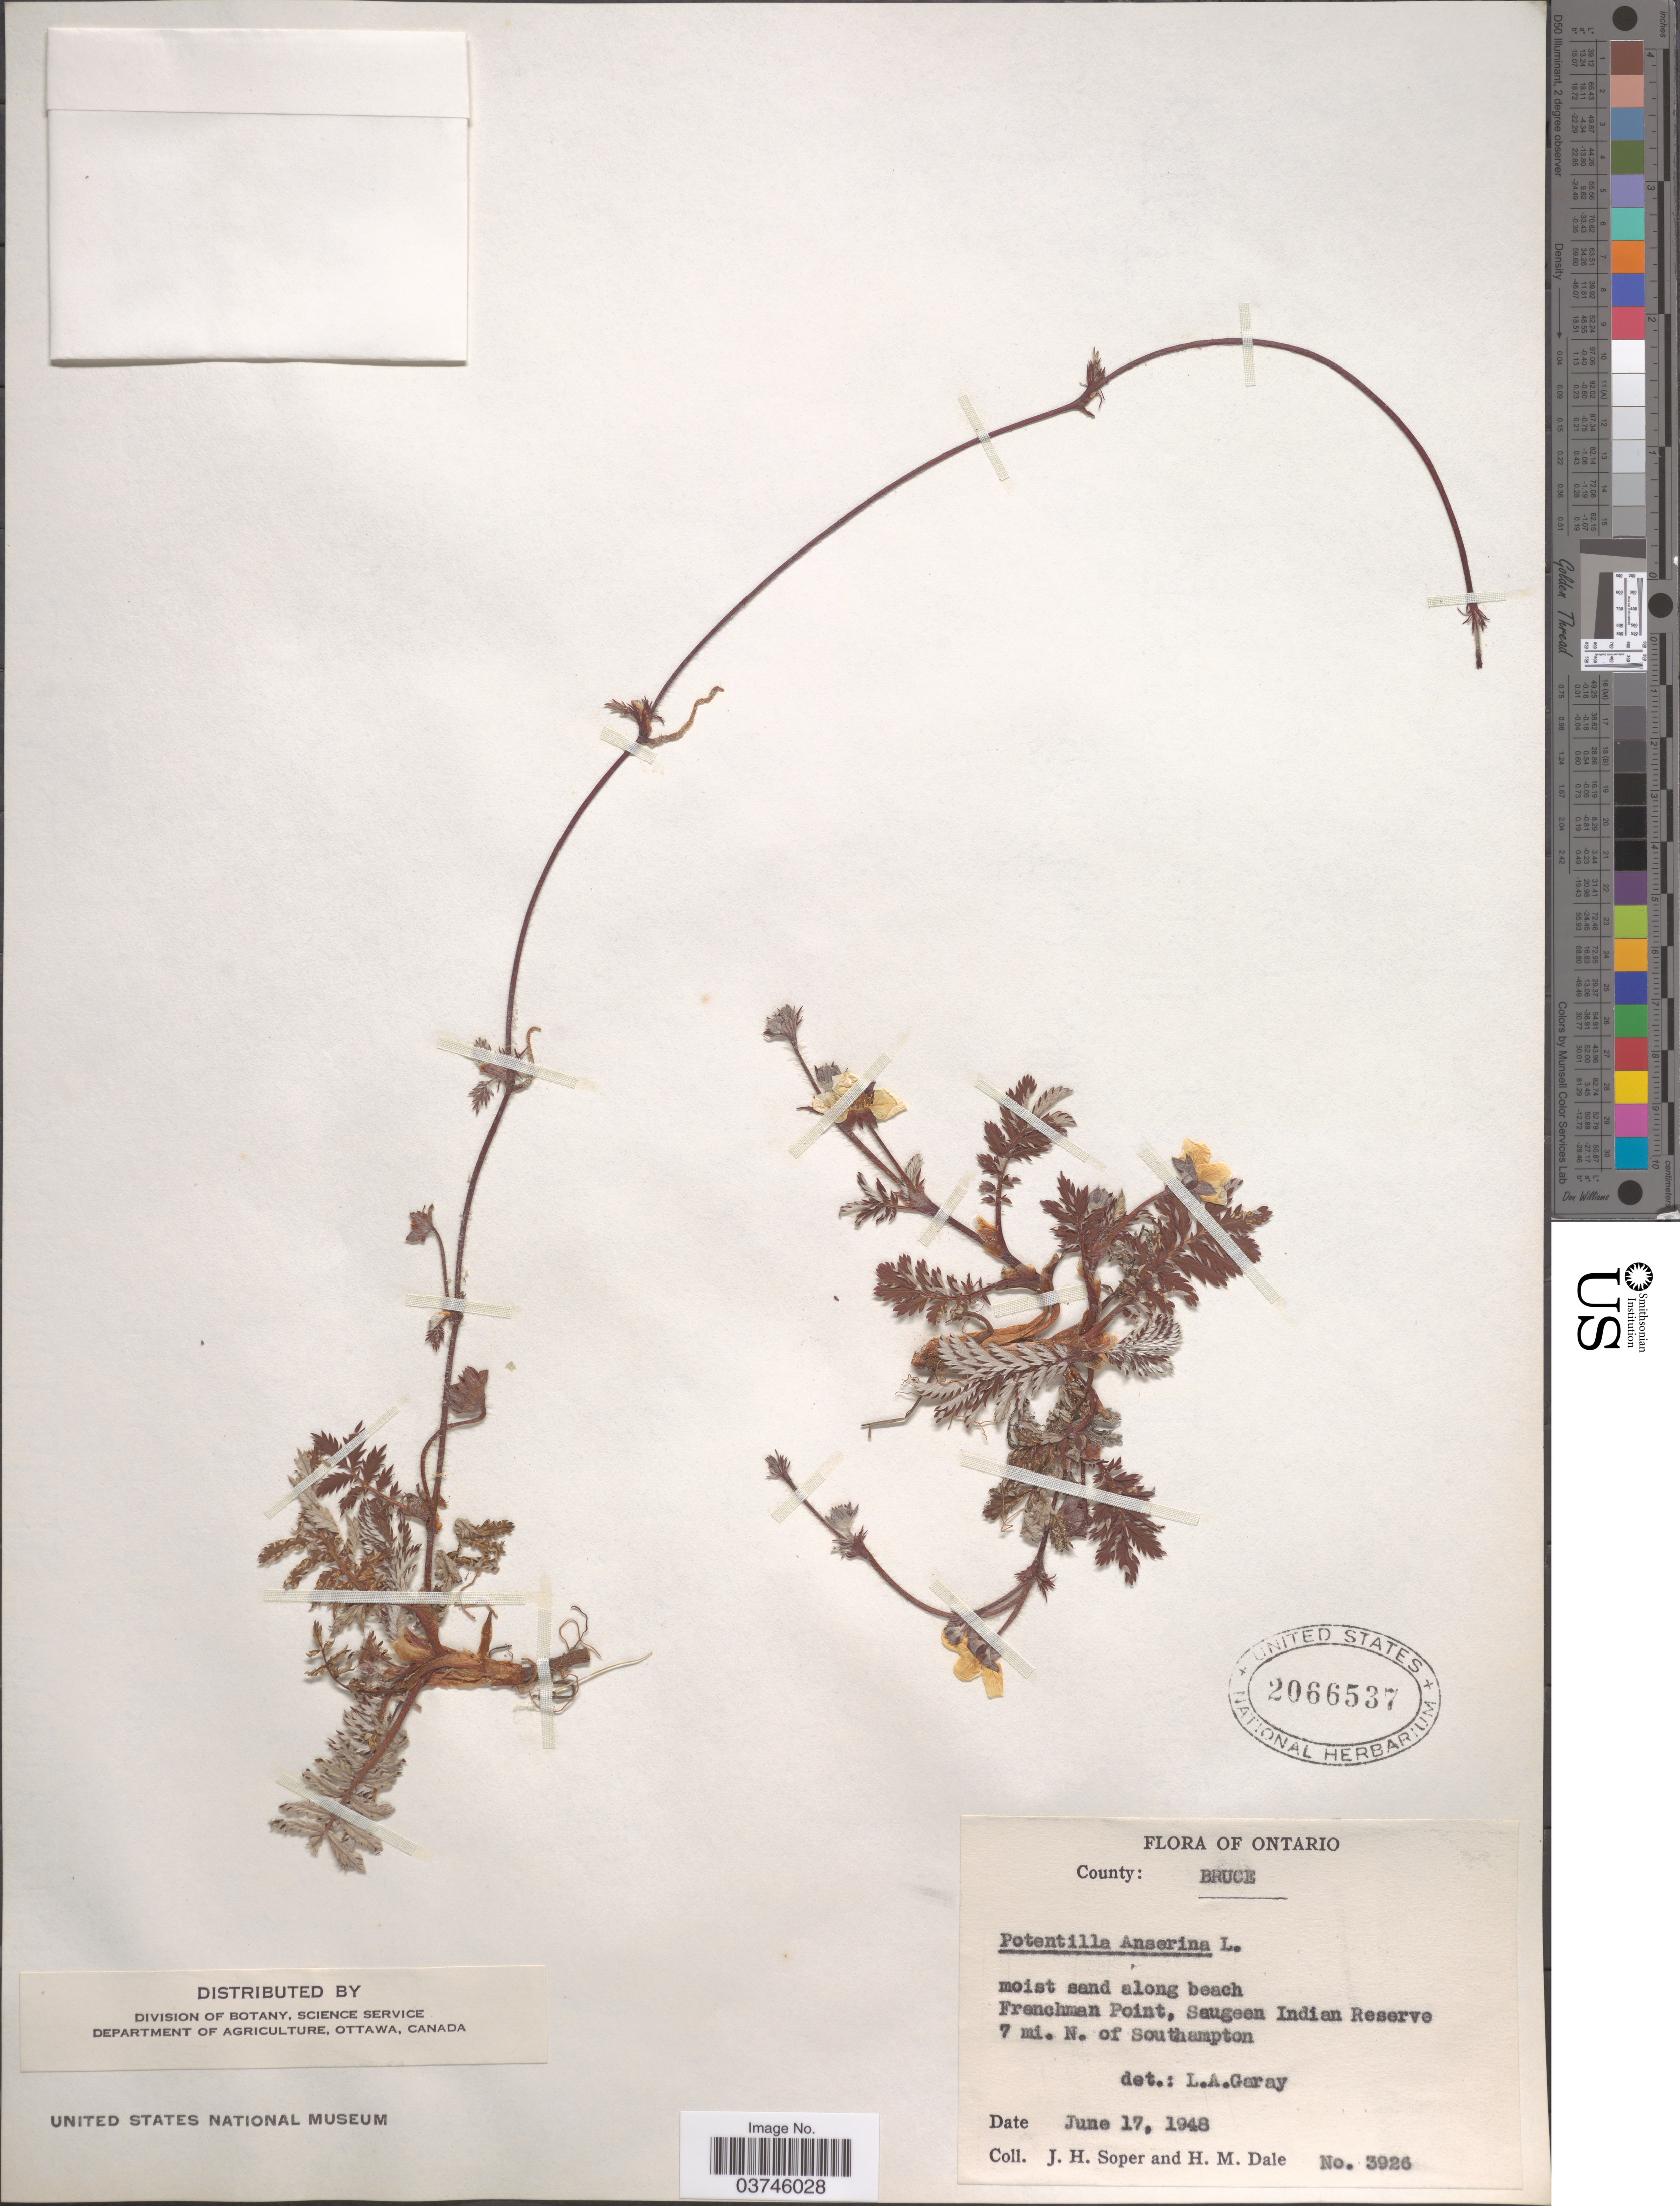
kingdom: Plantae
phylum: Tracheophyta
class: Magnoliopsida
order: Rosales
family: Rosaceae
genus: Argentina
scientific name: Argentina anserina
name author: (L.) Rydb.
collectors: J. H. Soper & H. M. Dale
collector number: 3926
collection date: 1948-06-17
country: Canada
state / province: Ontario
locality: County: Bruce. Along beach Frenchman Point, Saugeen Indian Reserve 7 mi. N. of Southampton.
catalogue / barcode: US 2066537